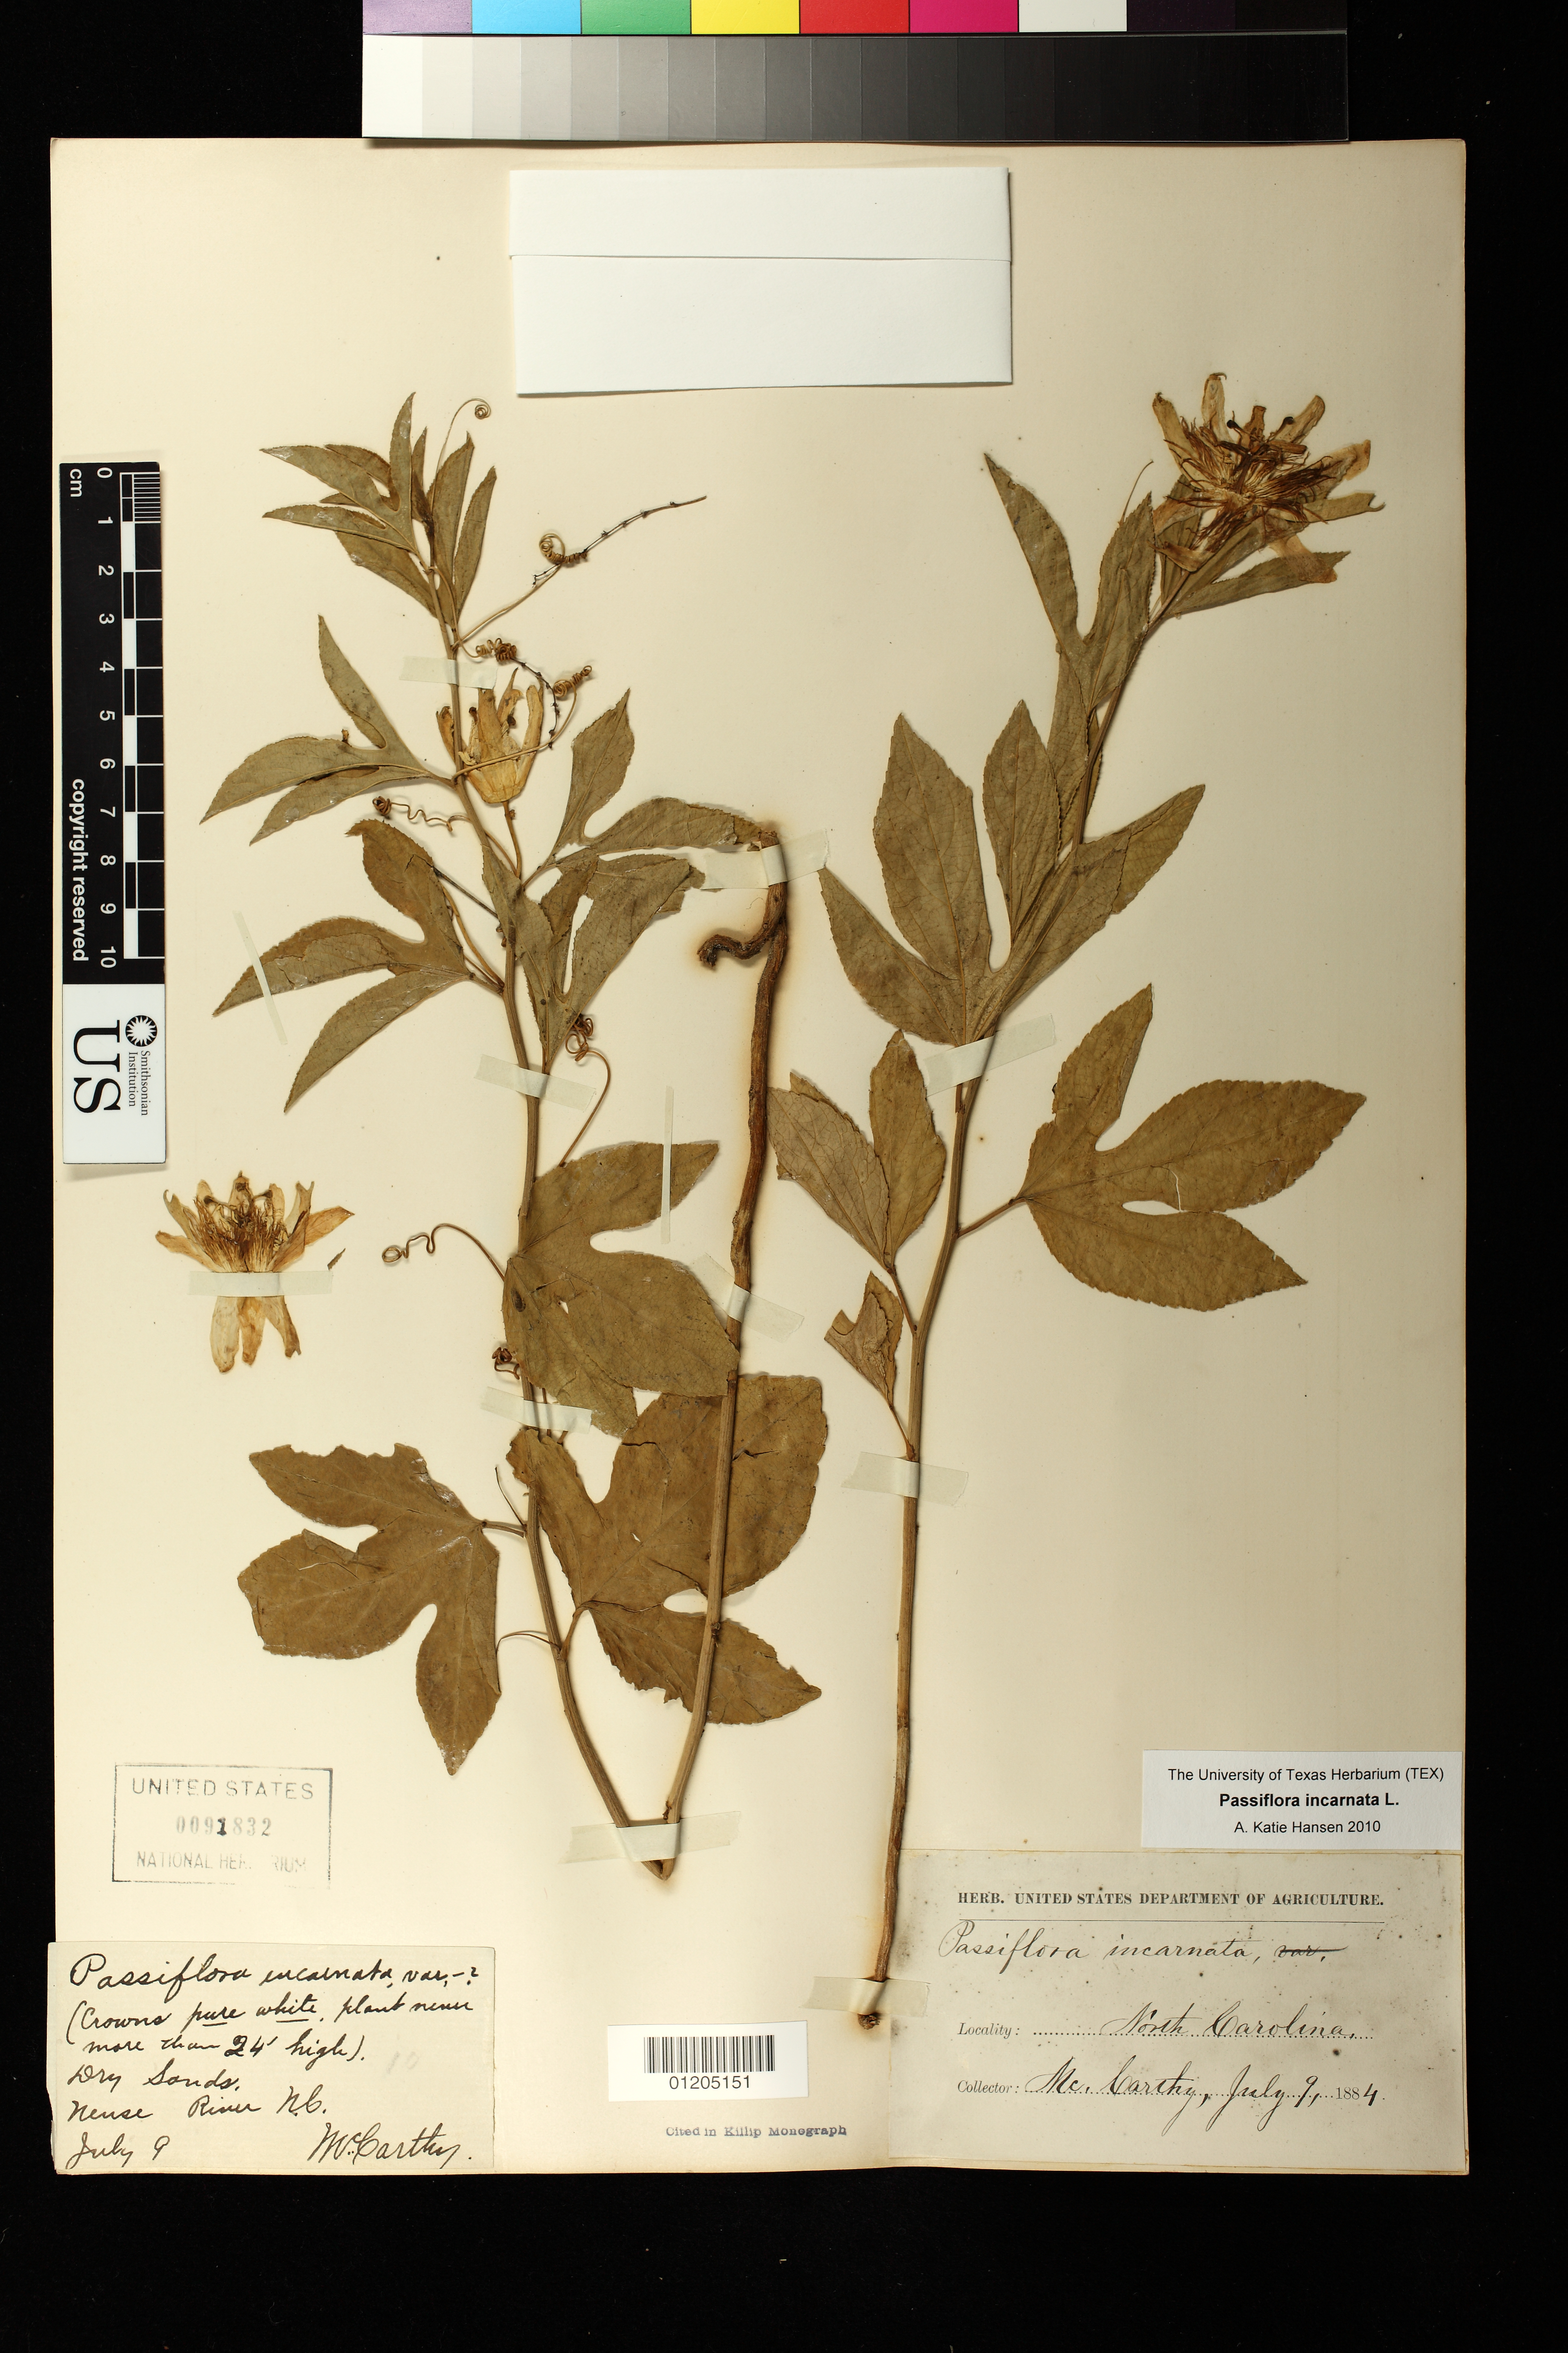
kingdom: Plantae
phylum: Tracheophyta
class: Magnoliopsida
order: Malpighiales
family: Passifloraceae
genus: Passiflora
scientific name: Passiflora incarnata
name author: L.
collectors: -- McCarthy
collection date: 1884-07-09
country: United States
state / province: North Carolina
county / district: Pamlico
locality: Neuse River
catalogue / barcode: US 91832